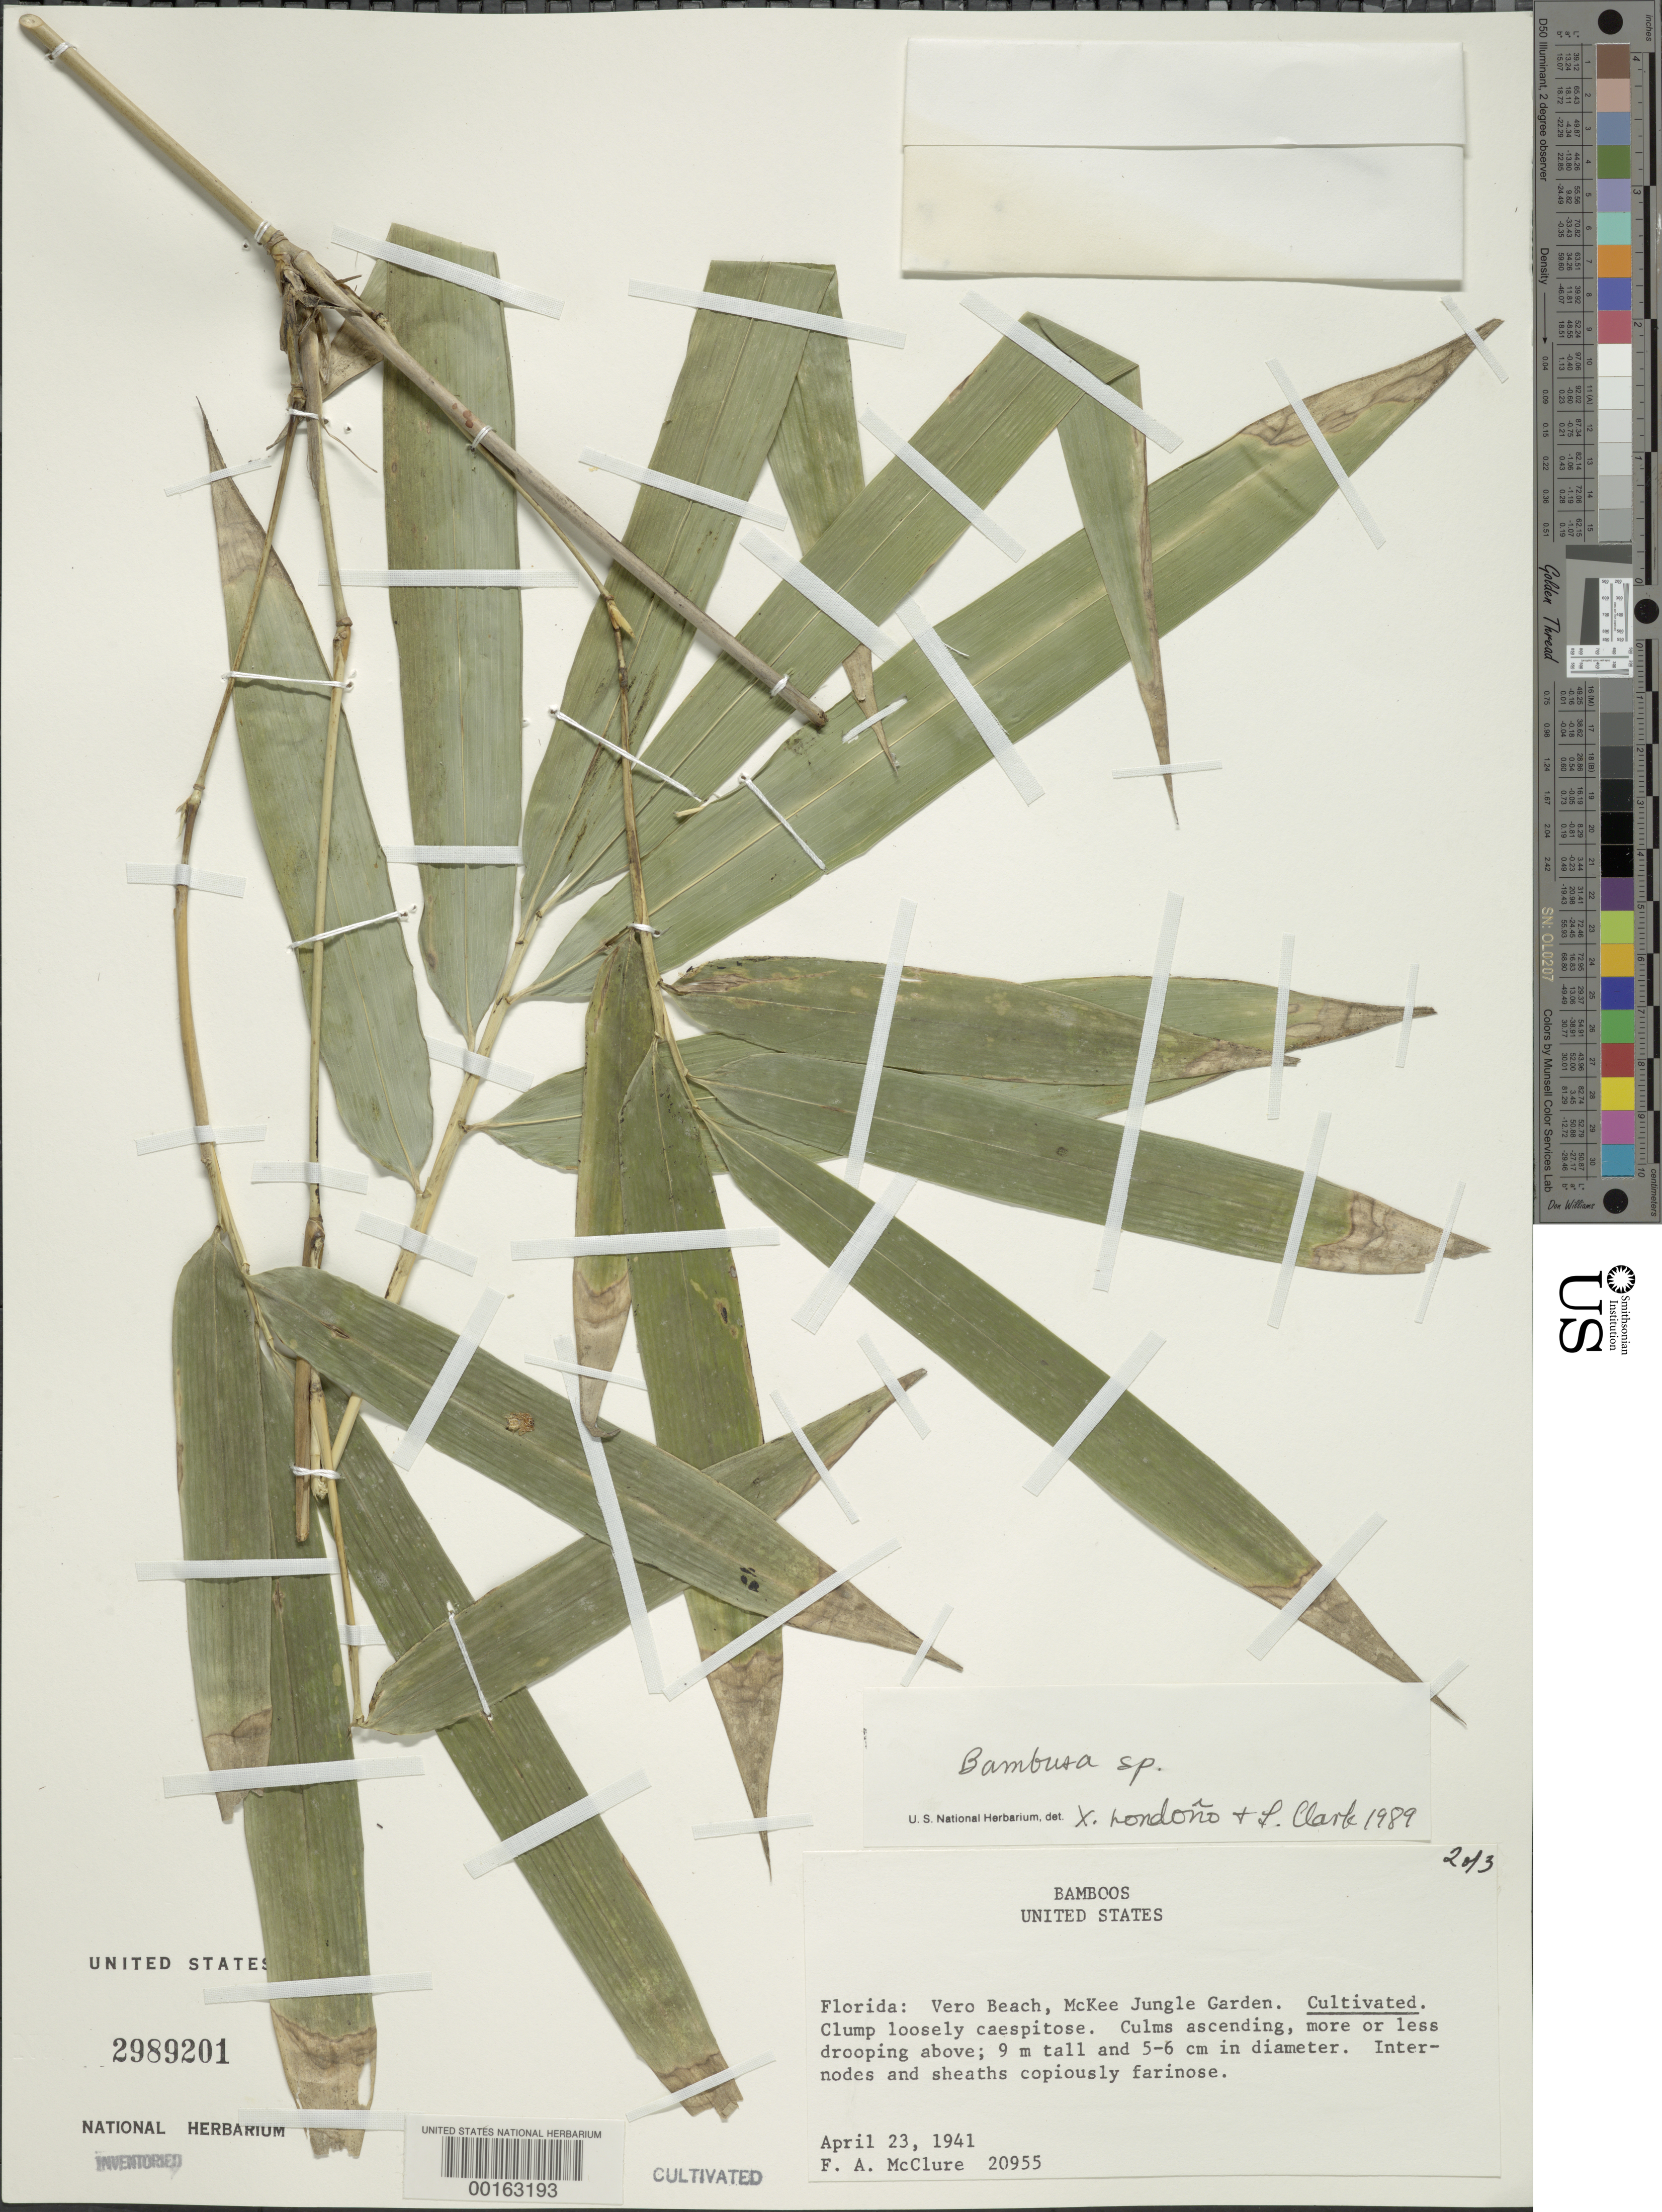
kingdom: Plantae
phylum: Tracheophyta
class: Liliopsida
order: Poales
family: Poaceae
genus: Bambusa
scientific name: Bambusa sp.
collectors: F. A. McClure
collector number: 20955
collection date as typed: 23 Apr 1941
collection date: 1941-04-23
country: United States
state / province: Florida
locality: Vero beach, mckee jungle garden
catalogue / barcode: US 2989201